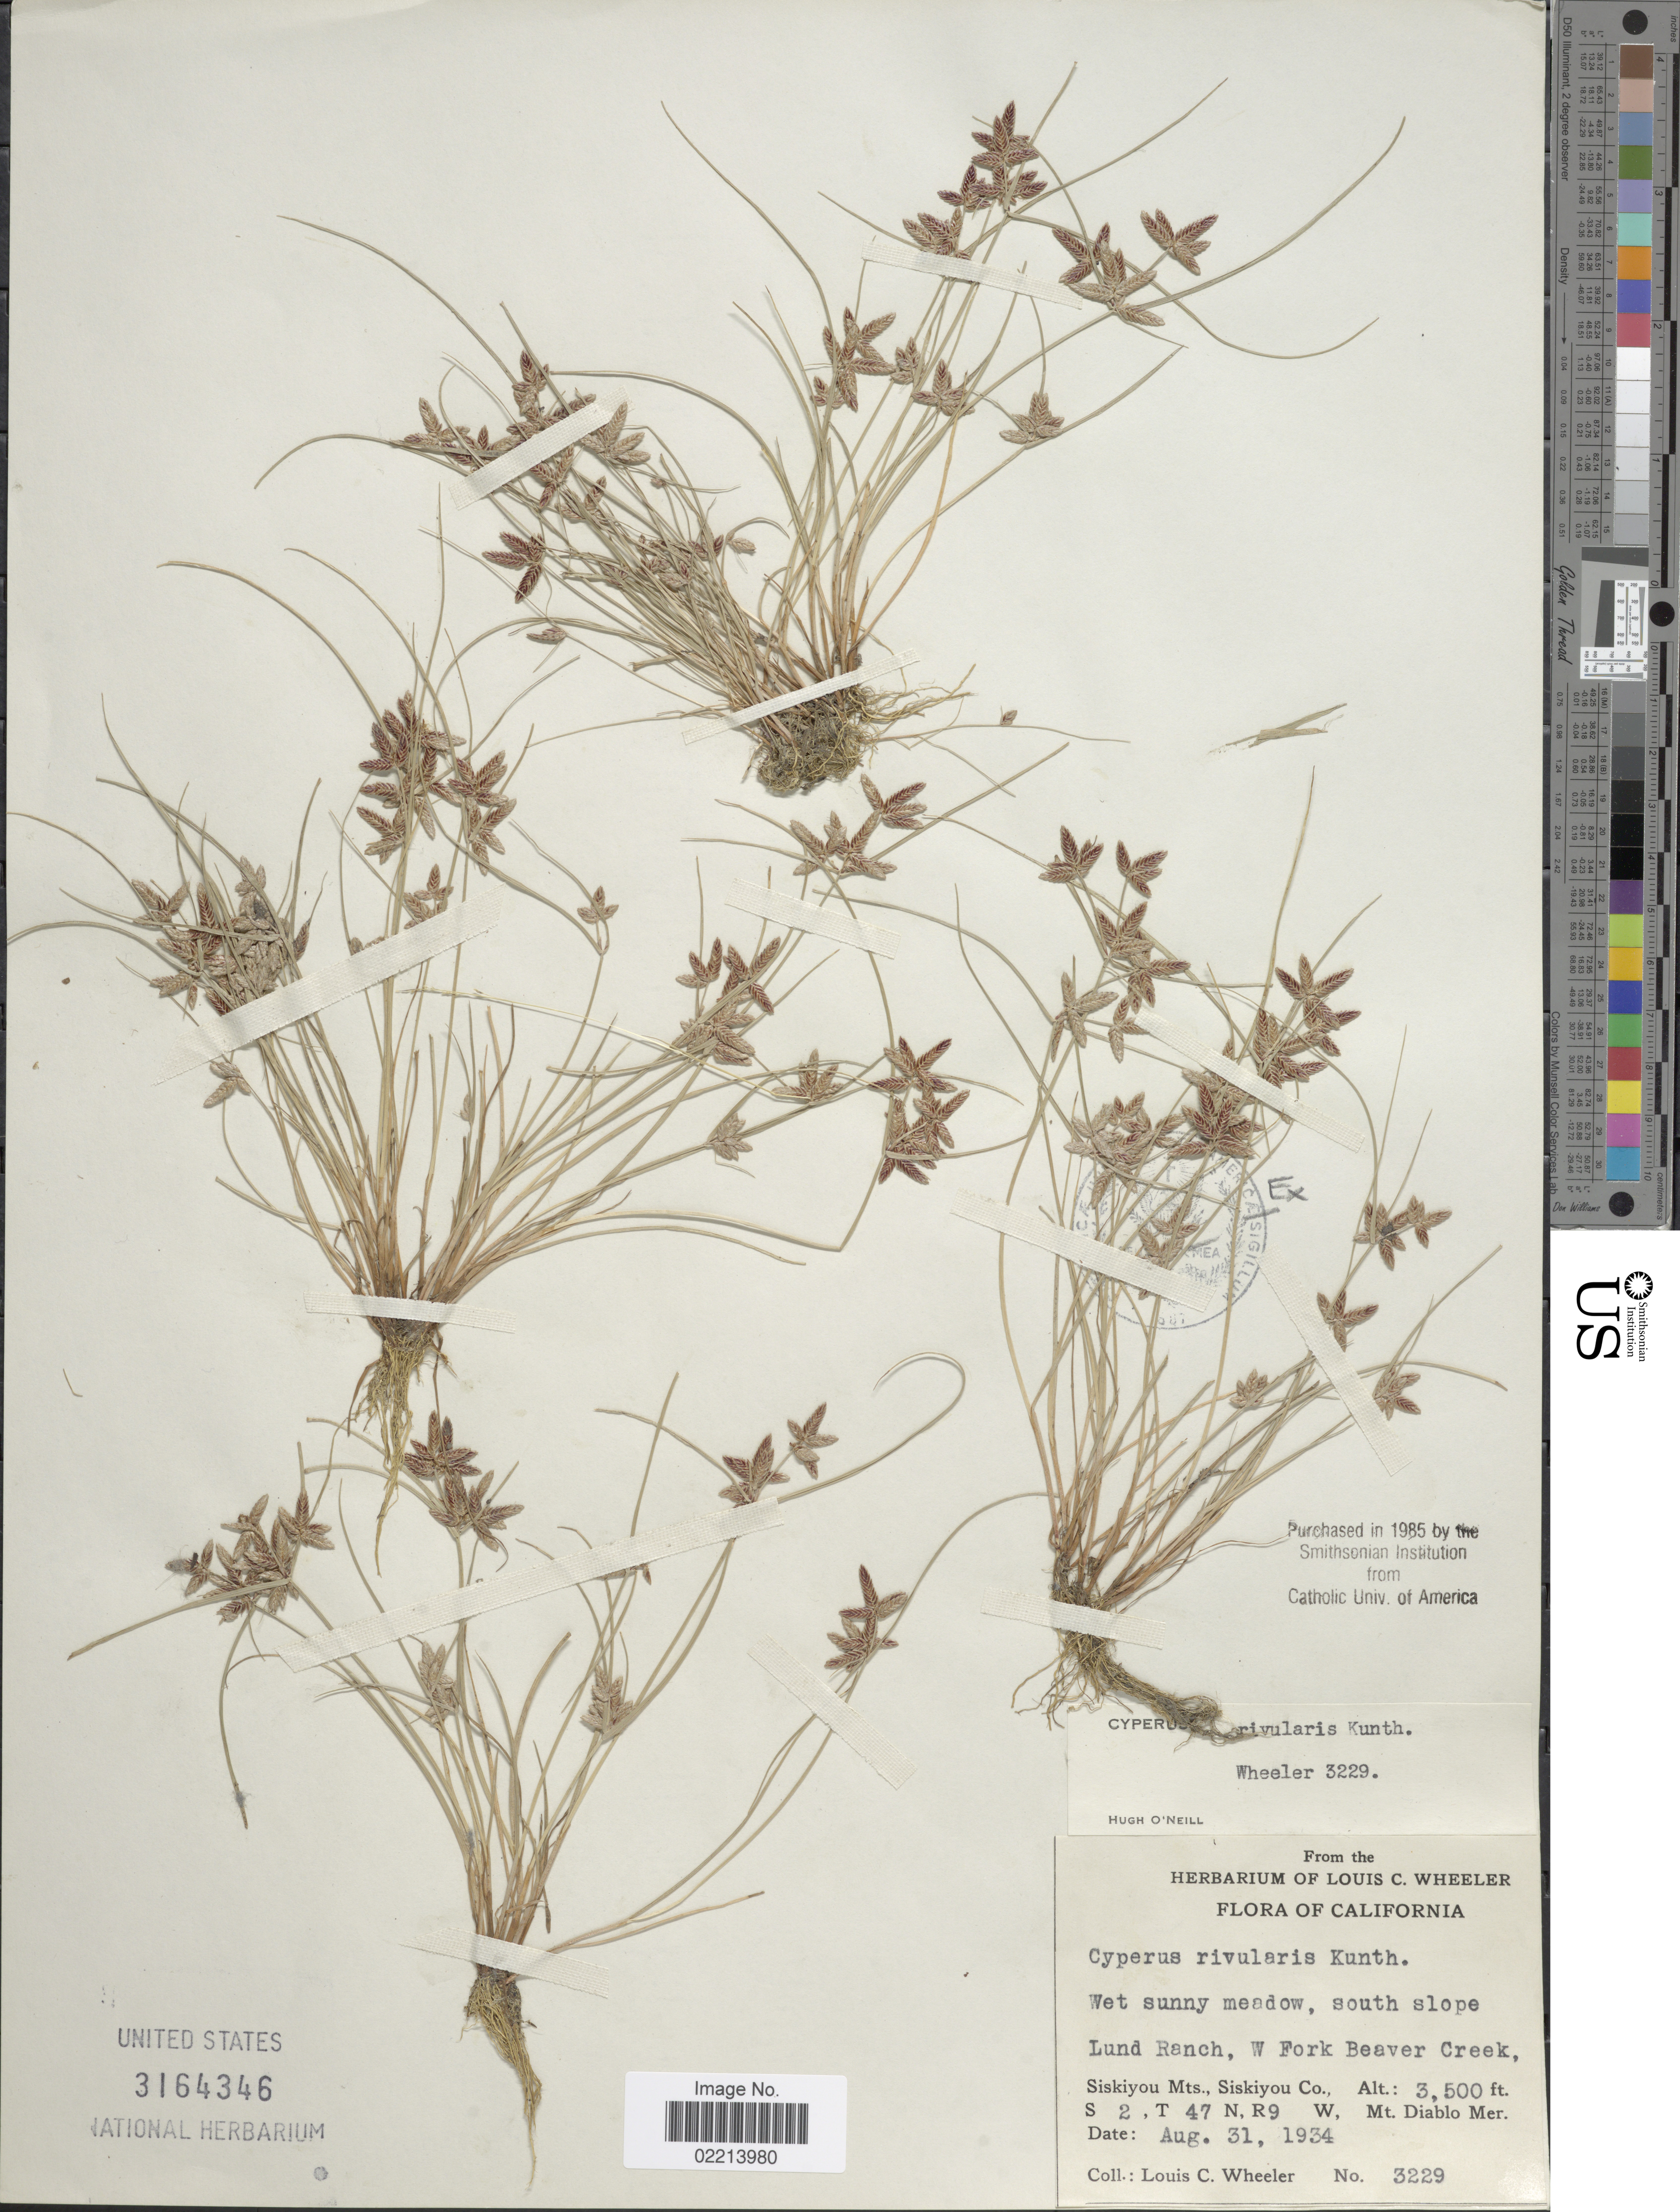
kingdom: Plantae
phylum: Tracheophyta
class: Liliopsida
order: Poales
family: Cyperaceae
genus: Cyperus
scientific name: Cyperus bipartitus Torr.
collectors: L. C. Wheeler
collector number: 3229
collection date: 1934-08-31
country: United States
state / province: California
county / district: Siskiyou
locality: Wet sunny meadow, south slope Lund Ranch, W Fork Beaver Creek, Siskiyou Mts., Siskiyou Co., S 2, T 47 N, R 9 W, Mt. Diablo Mer.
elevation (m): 1067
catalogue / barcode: US 3164346